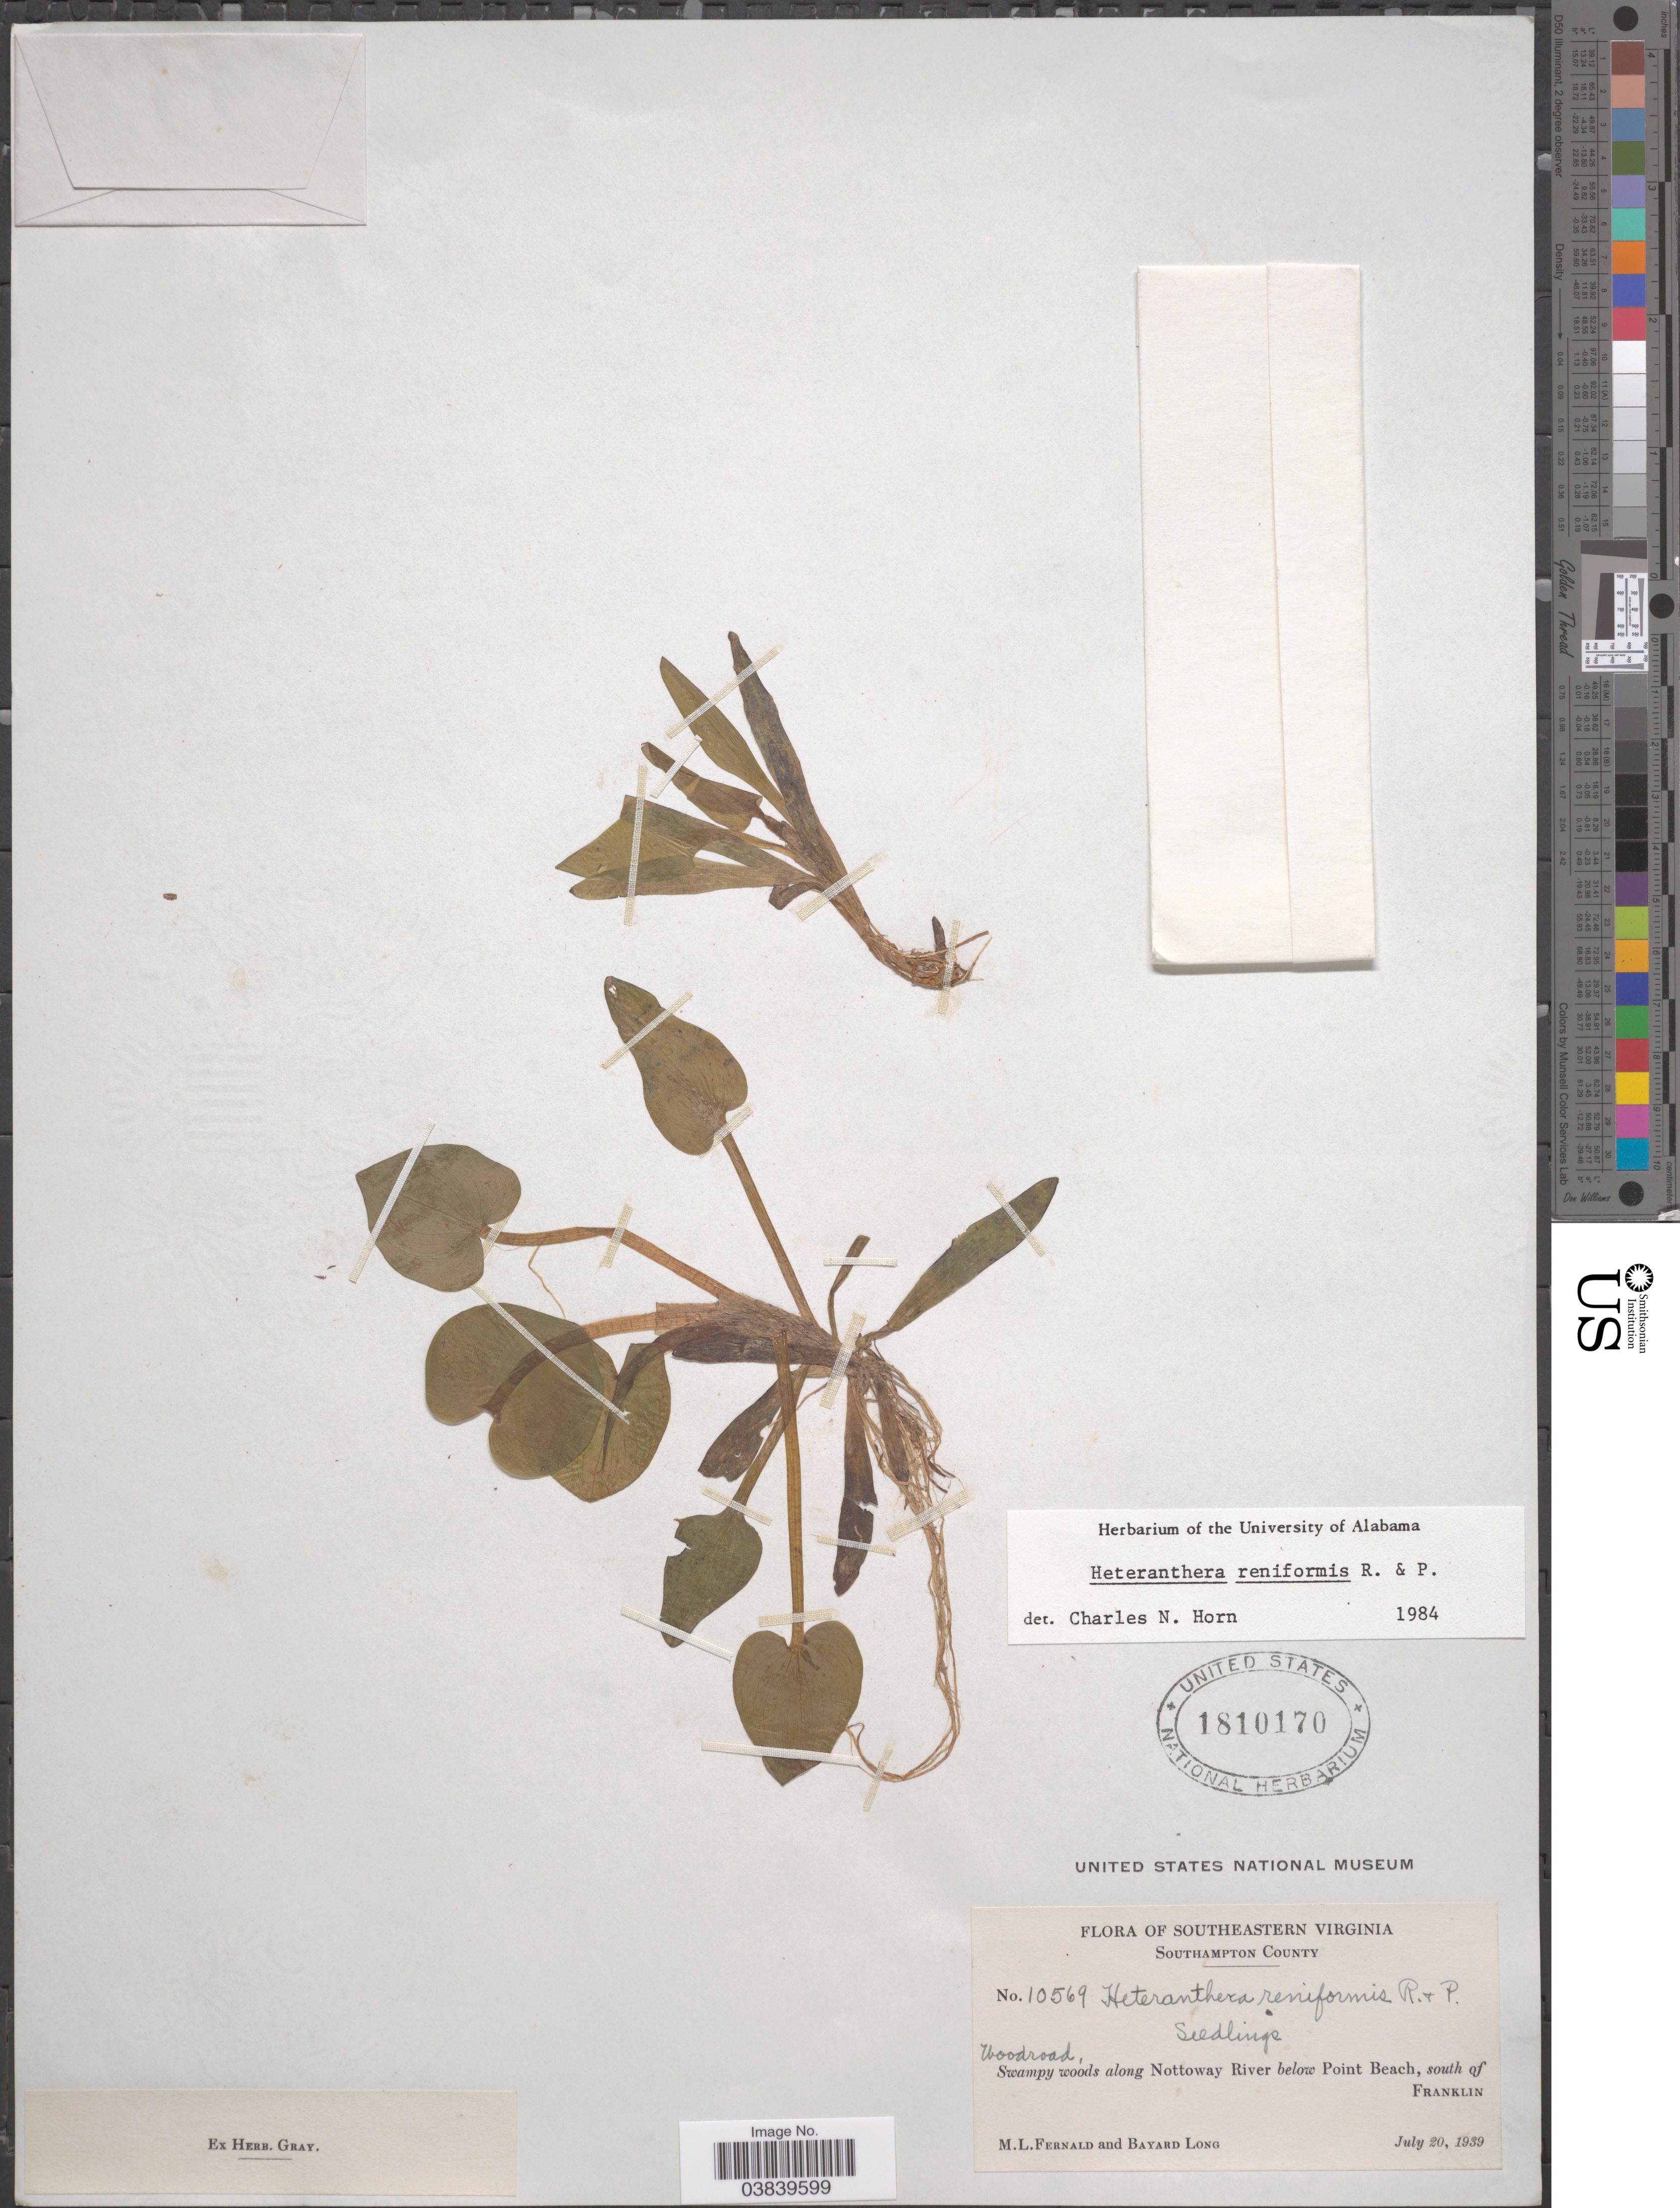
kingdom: Plantae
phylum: Tracheophyta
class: Liliopsida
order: Commelinales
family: Pontederiaceae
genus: Heteranthera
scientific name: Heteranthera reniformis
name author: Ruiz & Pav.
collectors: M. L. Fernald & B. Long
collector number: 10569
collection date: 1939-07-20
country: United States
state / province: Virginia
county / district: Southampton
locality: Southeastern Virginia. Southampton County. Woodroad. Along Nottoway River below Point Beach, south of Franklin.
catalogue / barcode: US 1810170